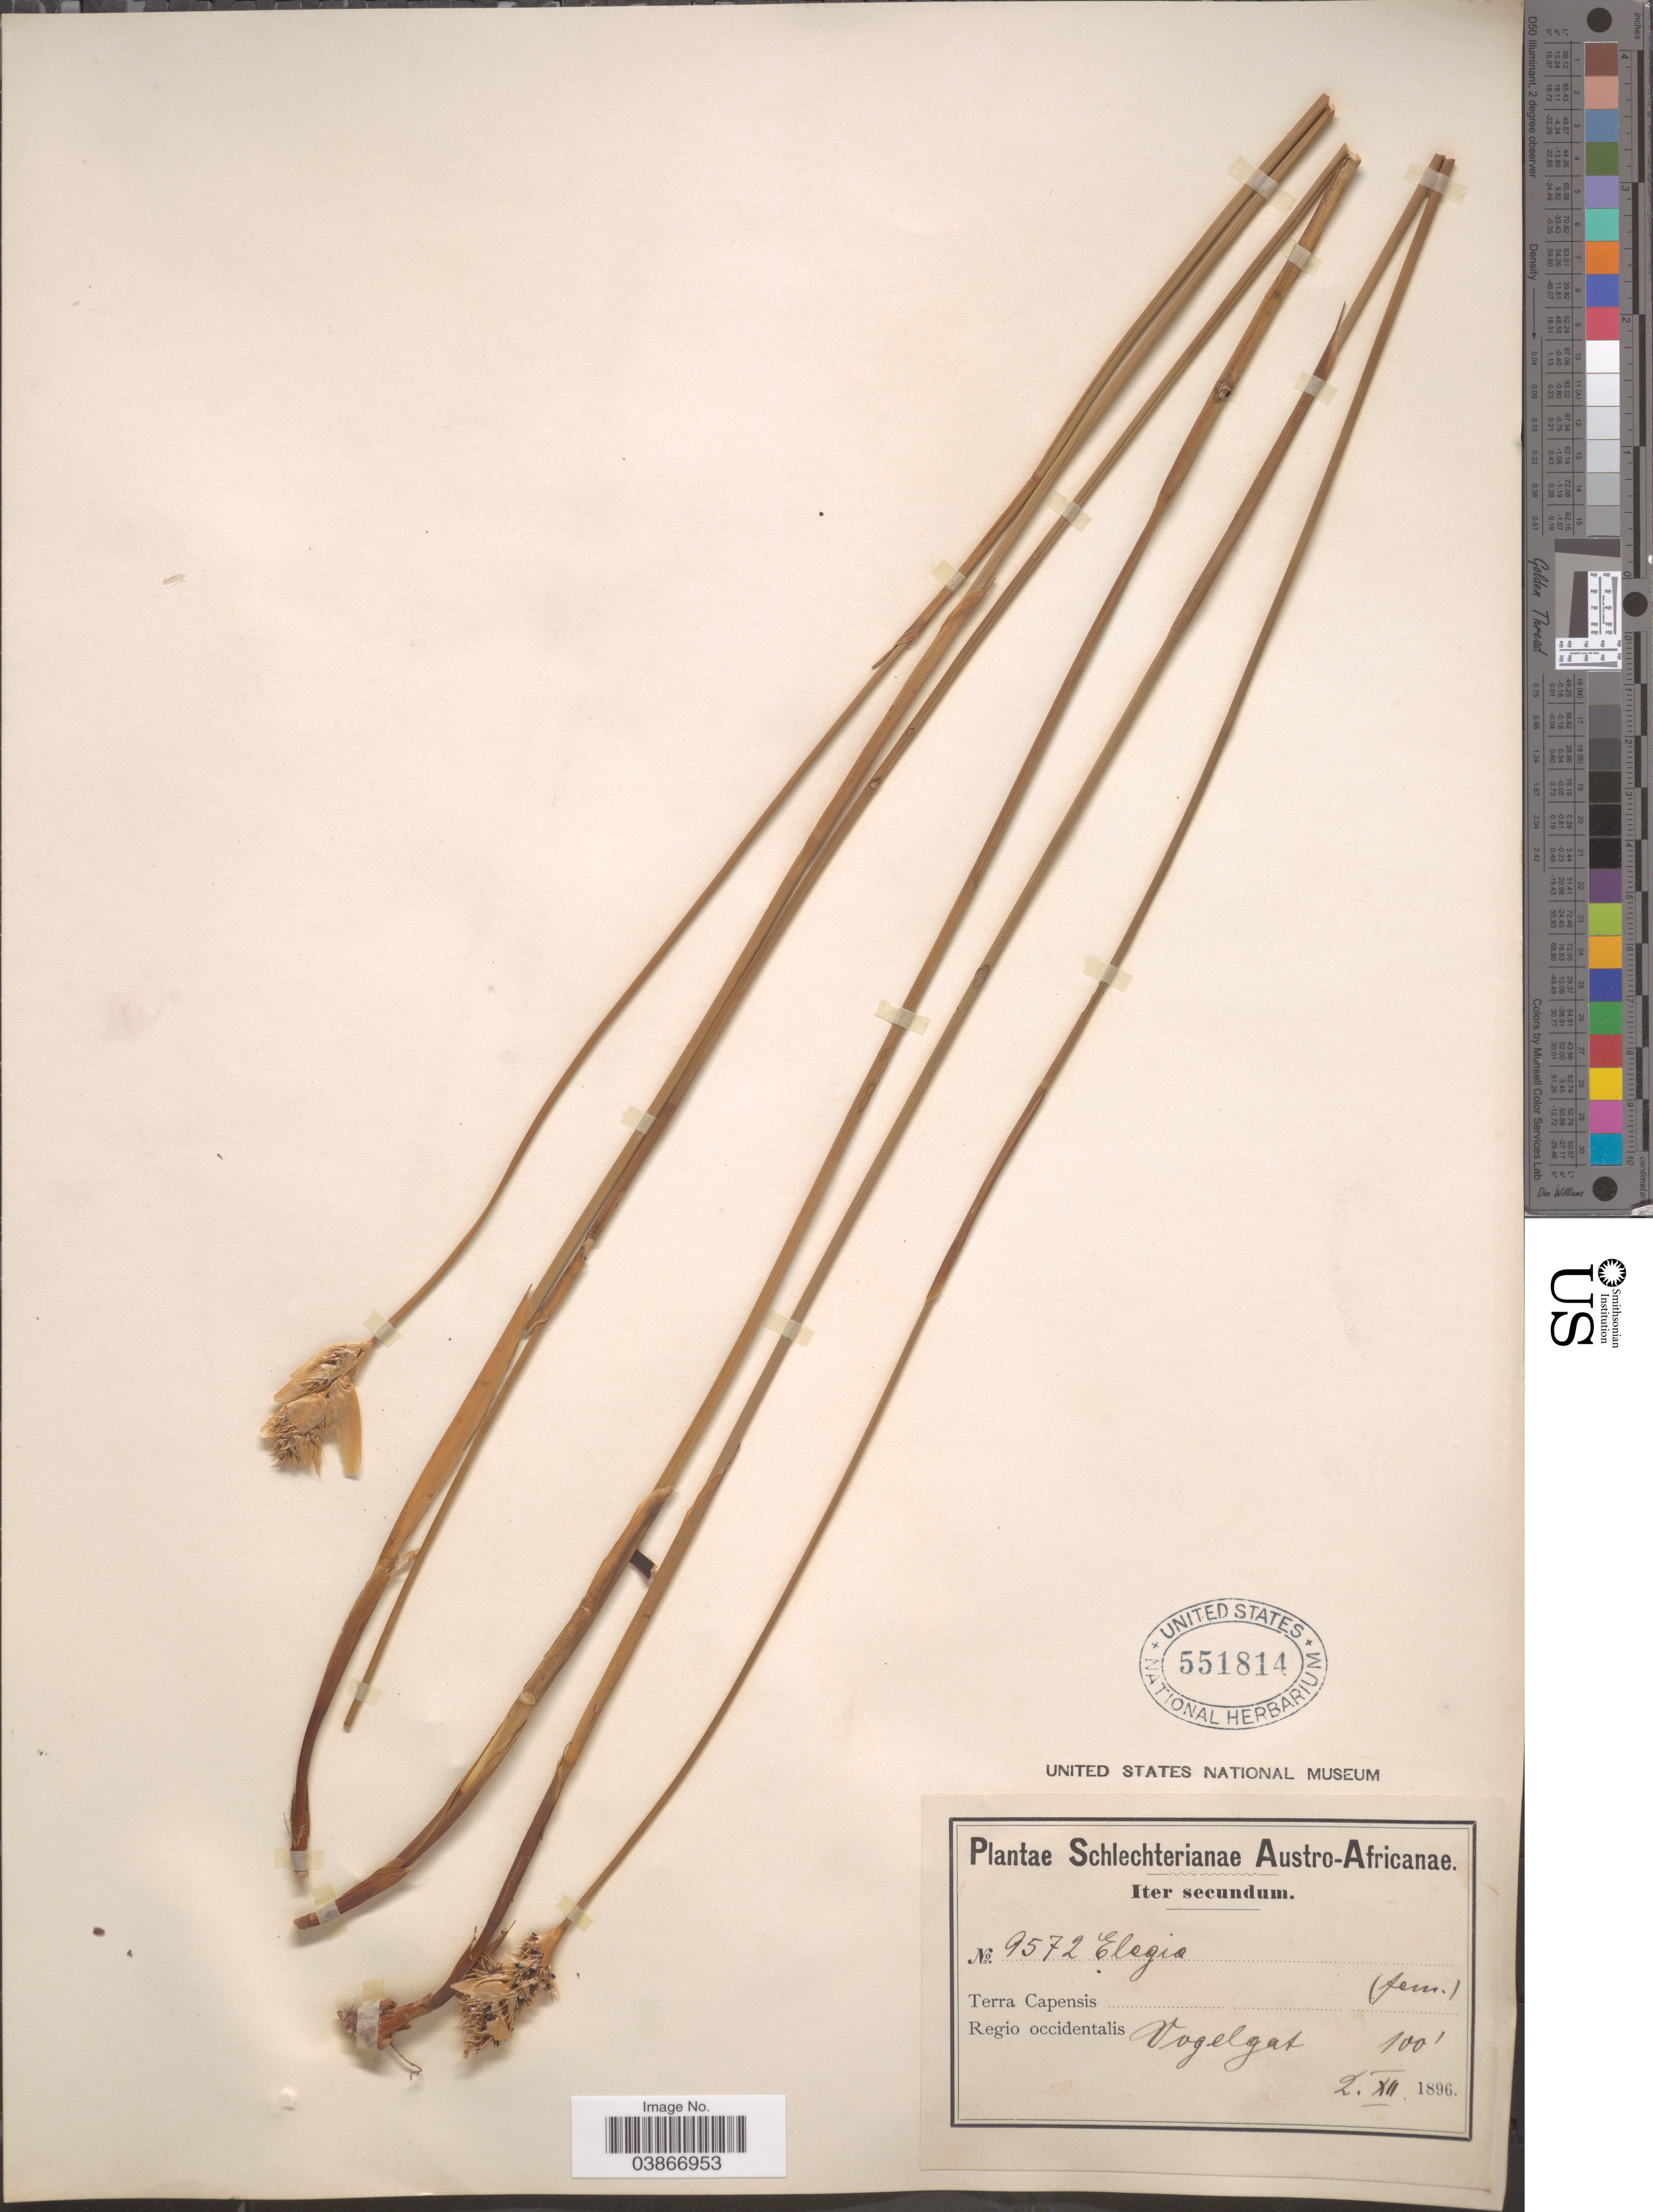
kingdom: Plantae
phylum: Tracheophyta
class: Liliopsida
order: Poales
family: Restionaceae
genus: Elegia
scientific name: Elegia sp.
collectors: Schlechter, --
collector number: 9572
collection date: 1896-12-02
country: South Africa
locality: Austro-Africanae. Terra Capensis. Regio occidentalis Vogelgat.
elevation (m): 30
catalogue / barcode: US 551814